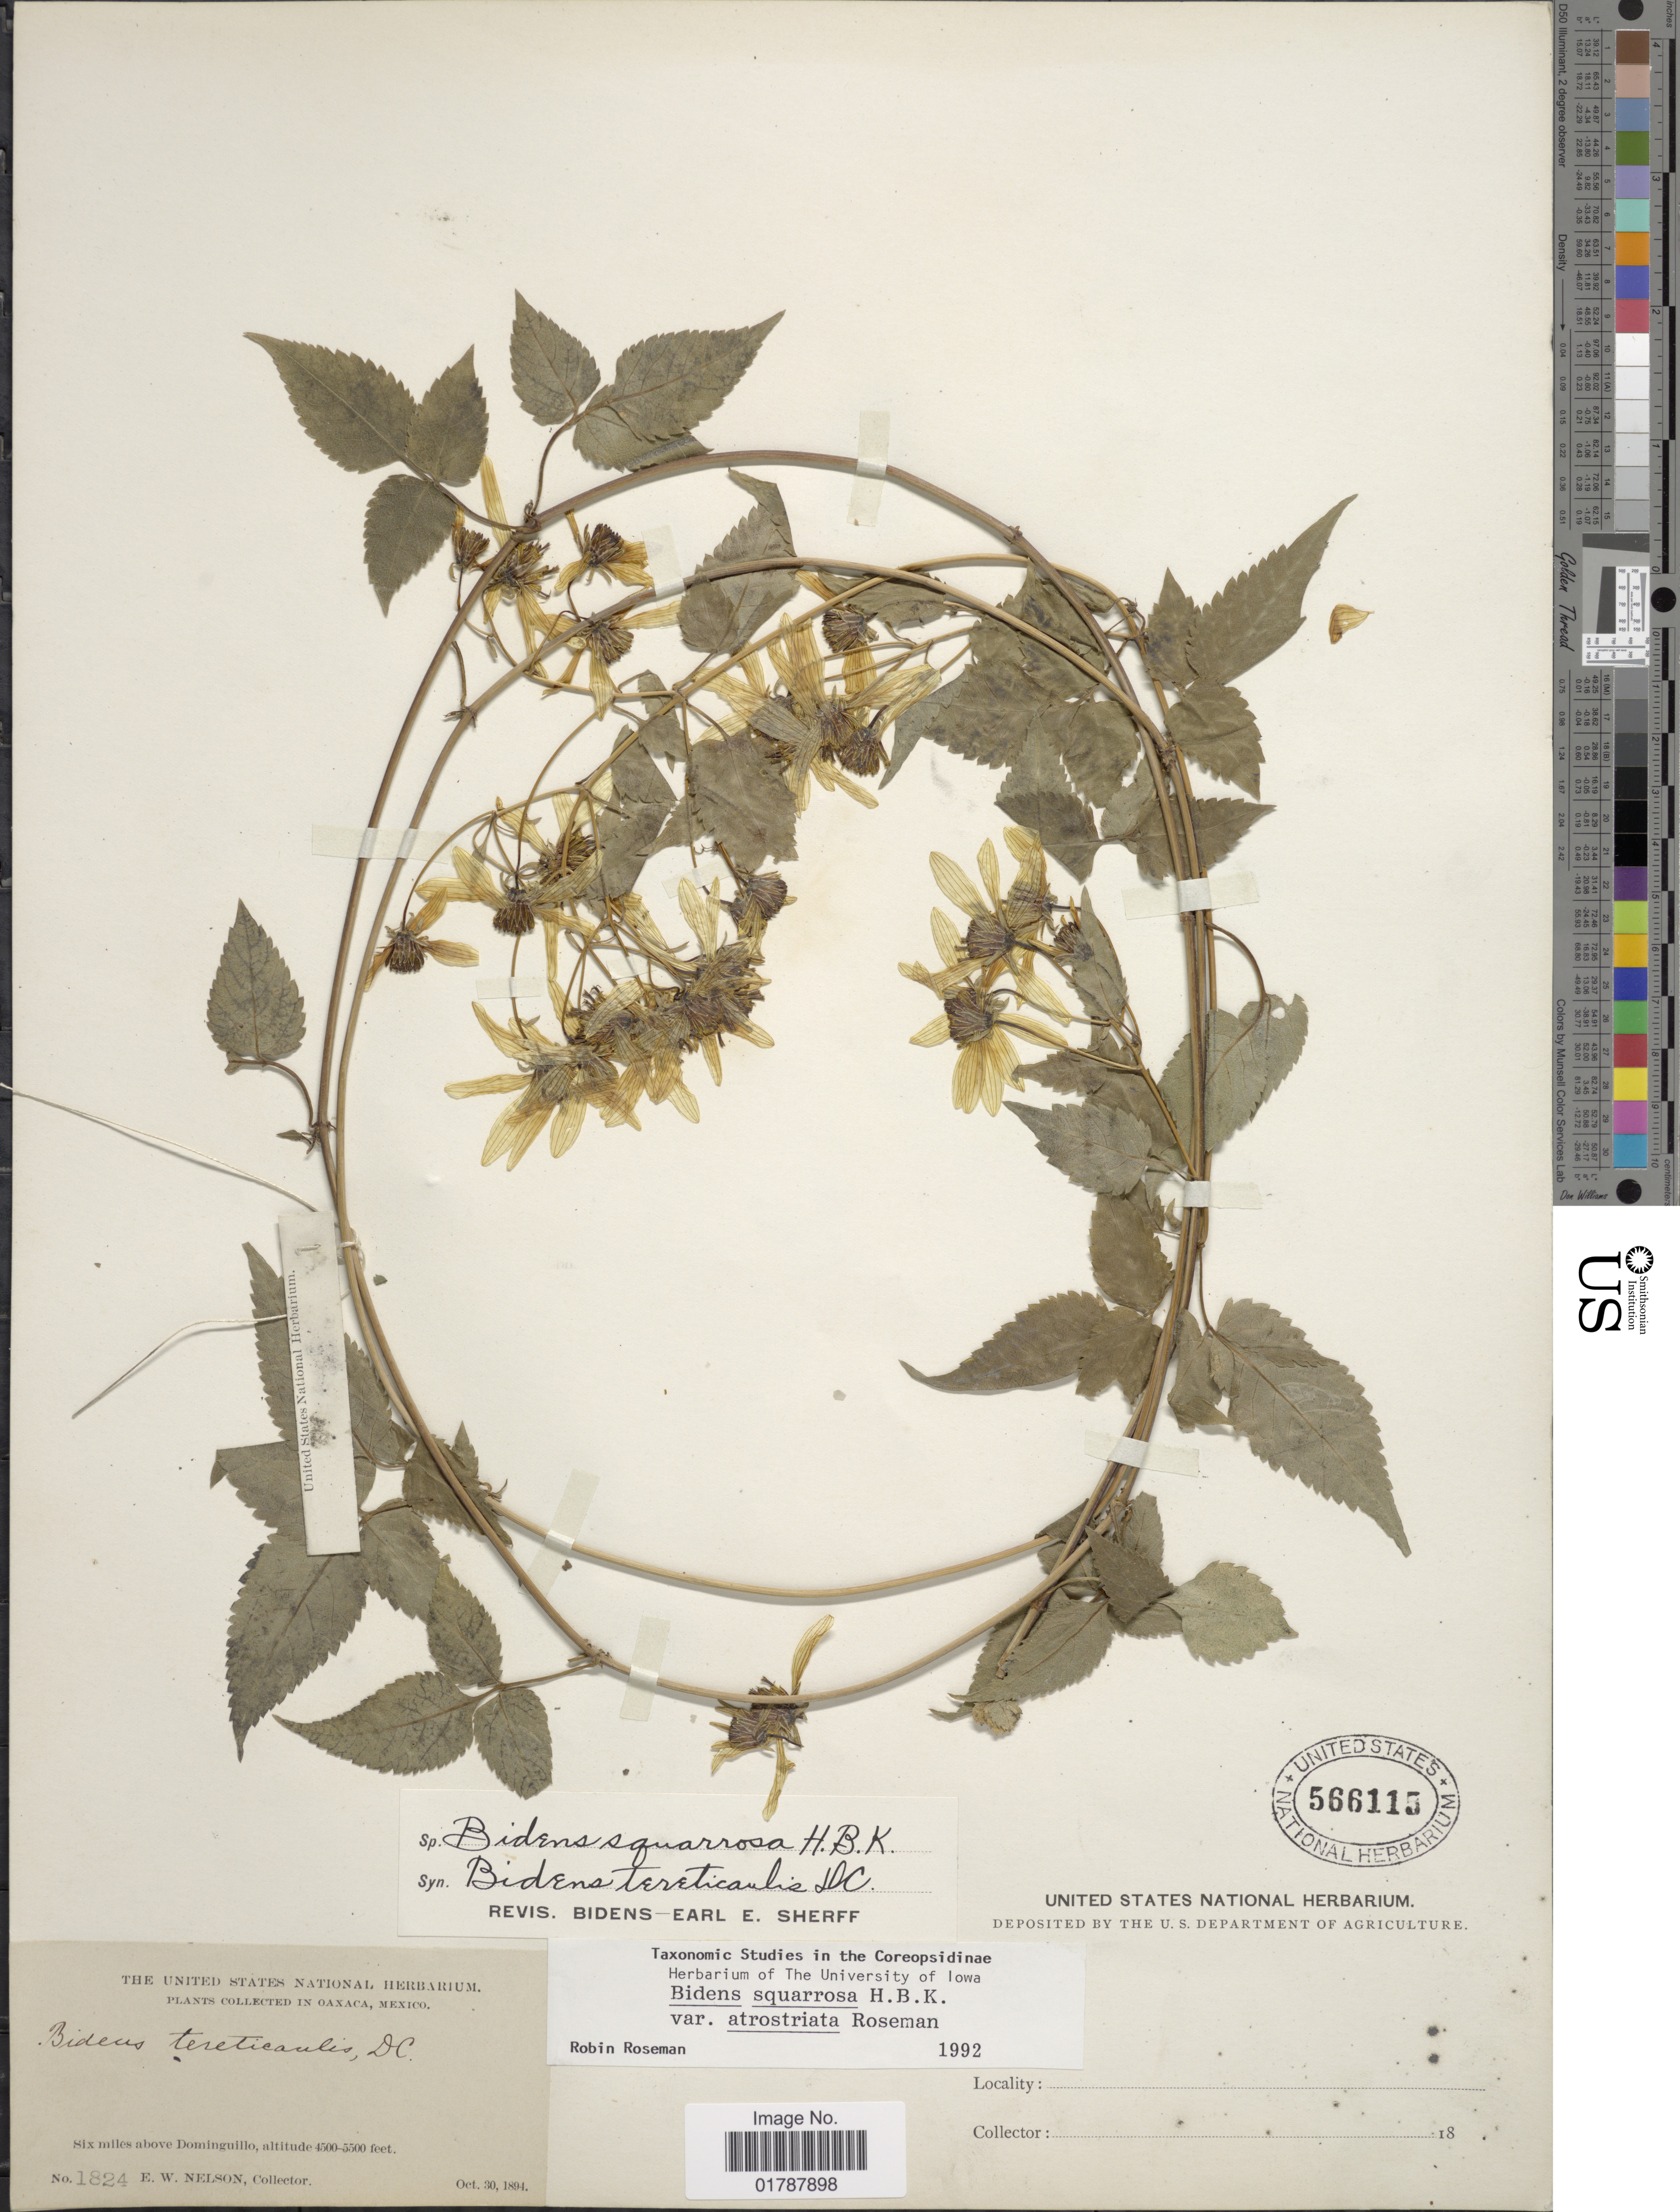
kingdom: Plantae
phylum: Tracheophyta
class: Magnoliopsida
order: Asterales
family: Asteraceae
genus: Bidens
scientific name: Bidens squarrosa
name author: Kunth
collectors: E. W. Nelson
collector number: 1824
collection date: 1894-10-30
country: Mexico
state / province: Oaxaca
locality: In Oaxaca, Mexico, Six miles above Dominguillo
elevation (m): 1372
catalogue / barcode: US 566115